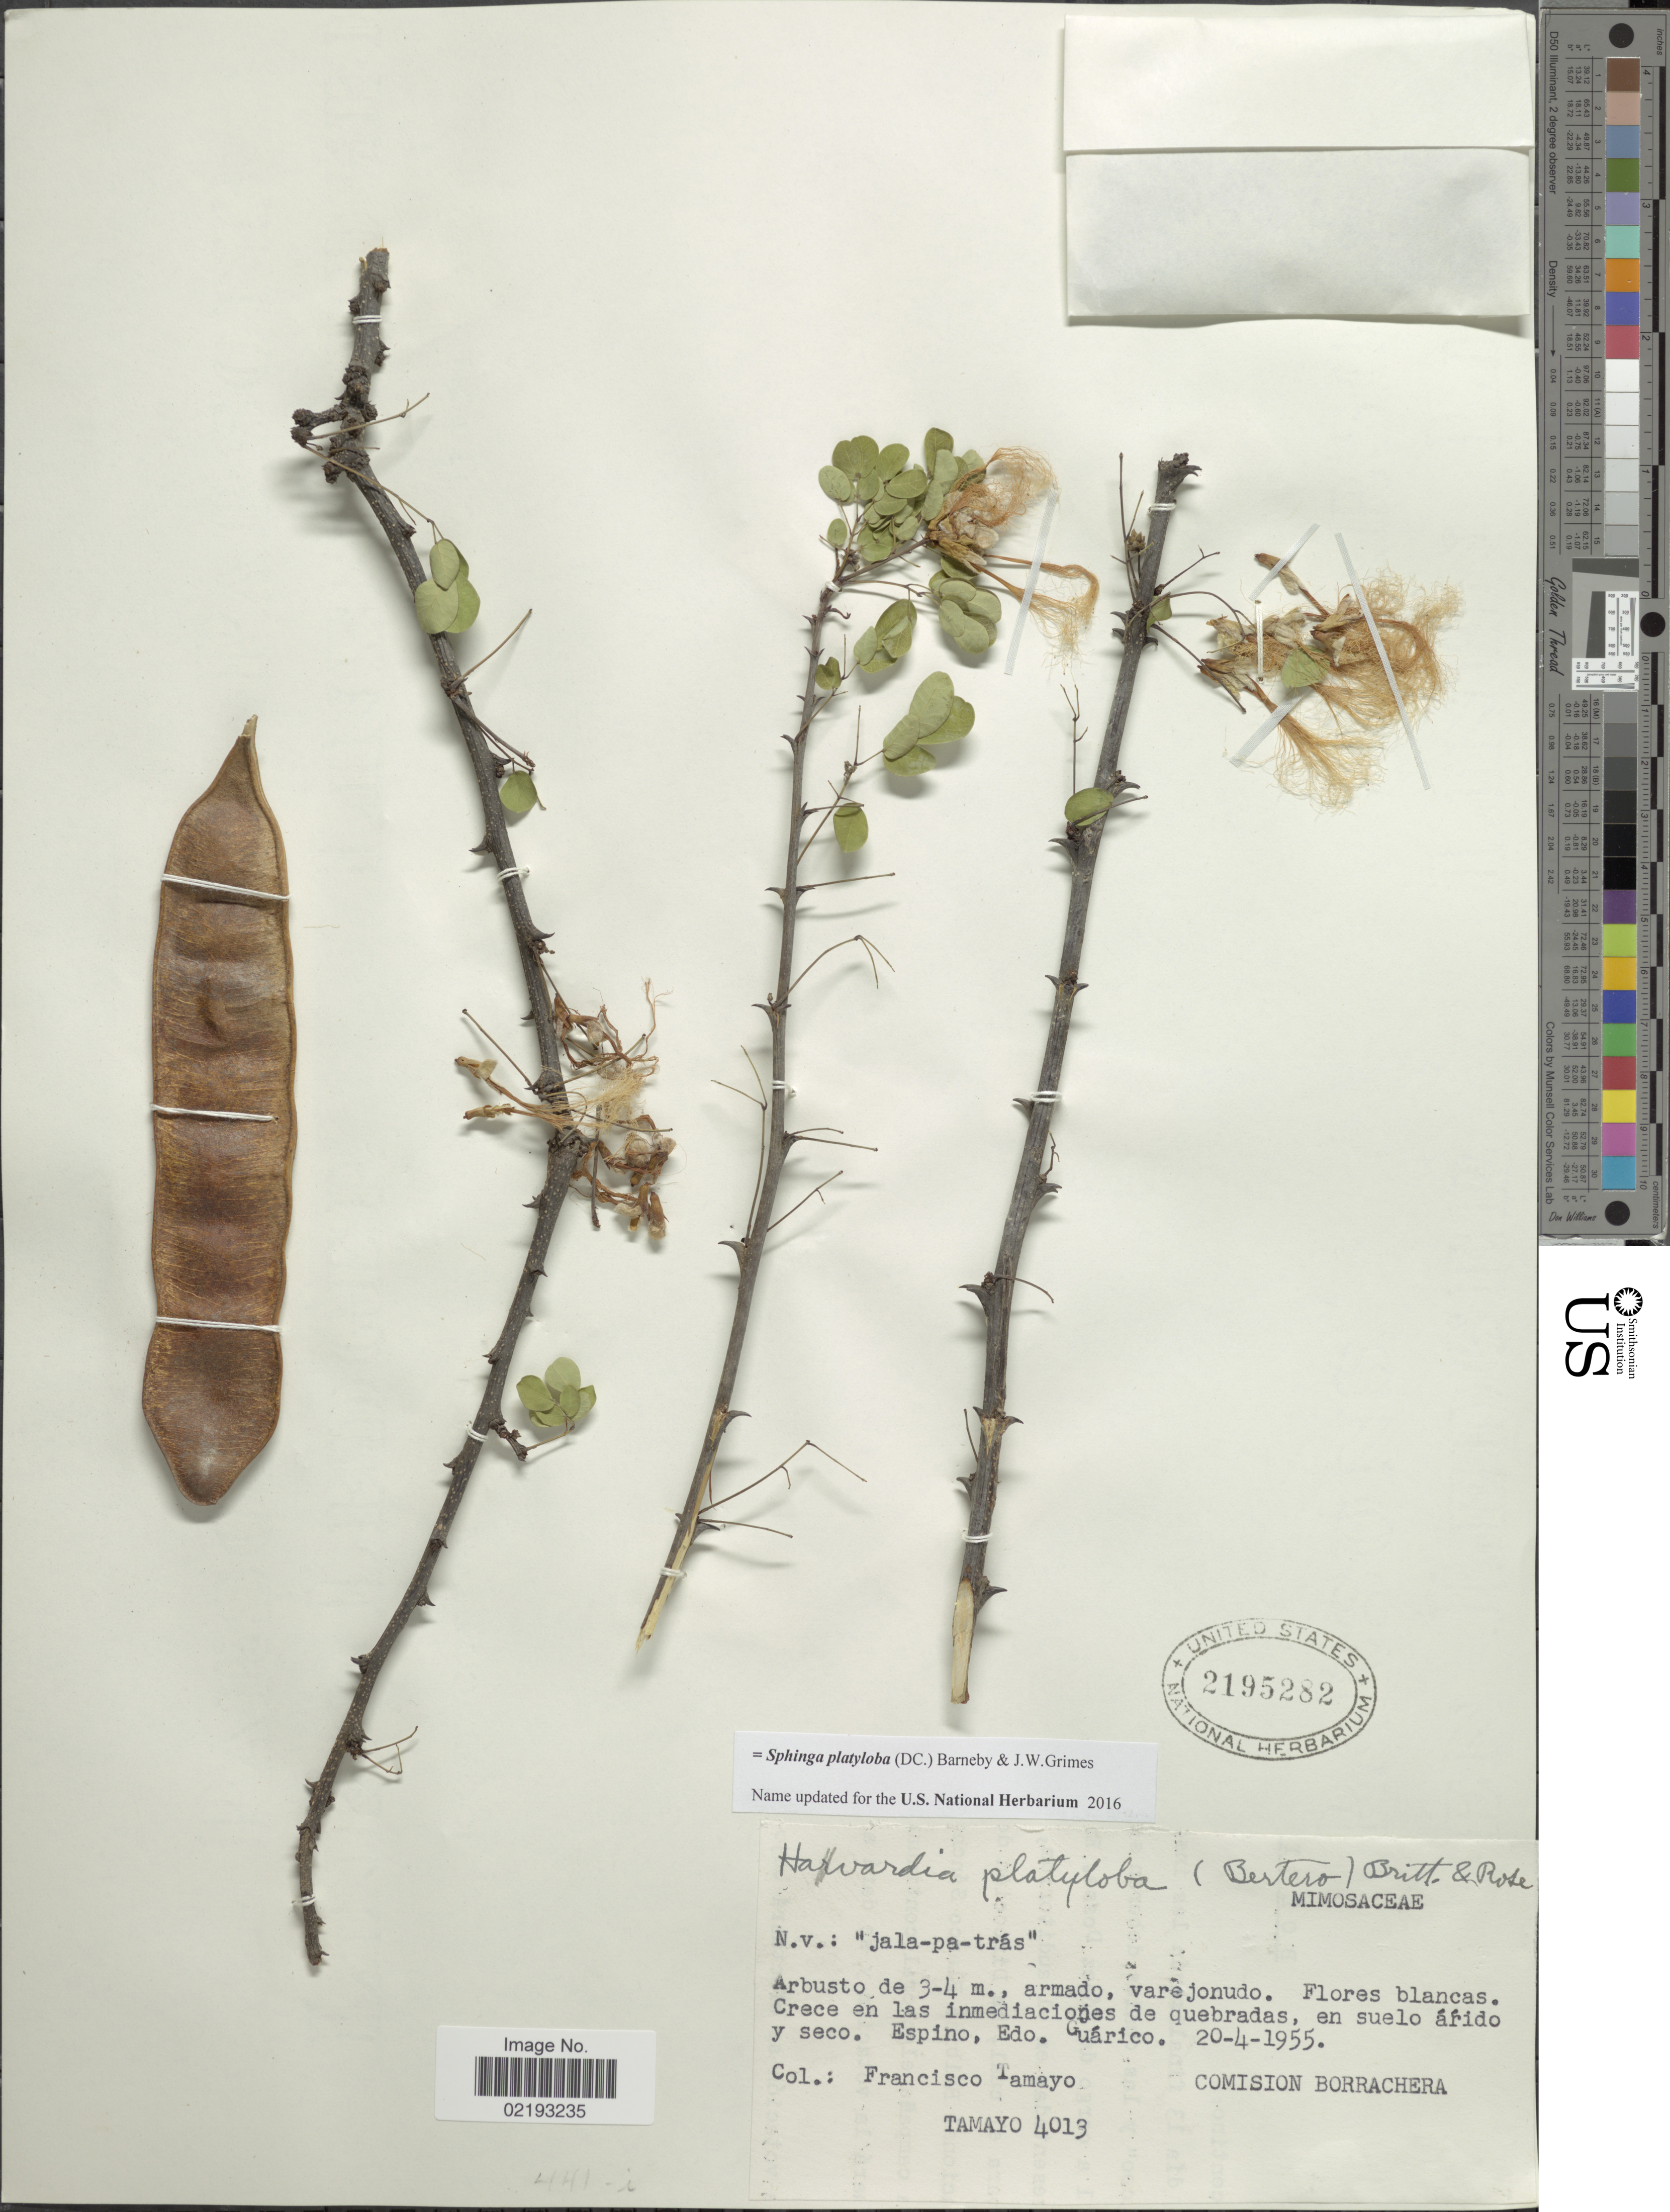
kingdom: Plantae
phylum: Tracheophyta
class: Magnoliopsida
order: Fabales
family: Fabaceae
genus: Sphinga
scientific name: Sphinga platyloba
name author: (DC.) Barneby & J.W. Grimes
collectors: F. Tamayo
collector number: TAMAYO 4013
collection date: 1955-04-20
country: Venezuela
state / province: Guárico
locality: Crece en las inmediaciones de quebradas, en suelo árído y seco. Espino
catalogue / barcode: US 2195282